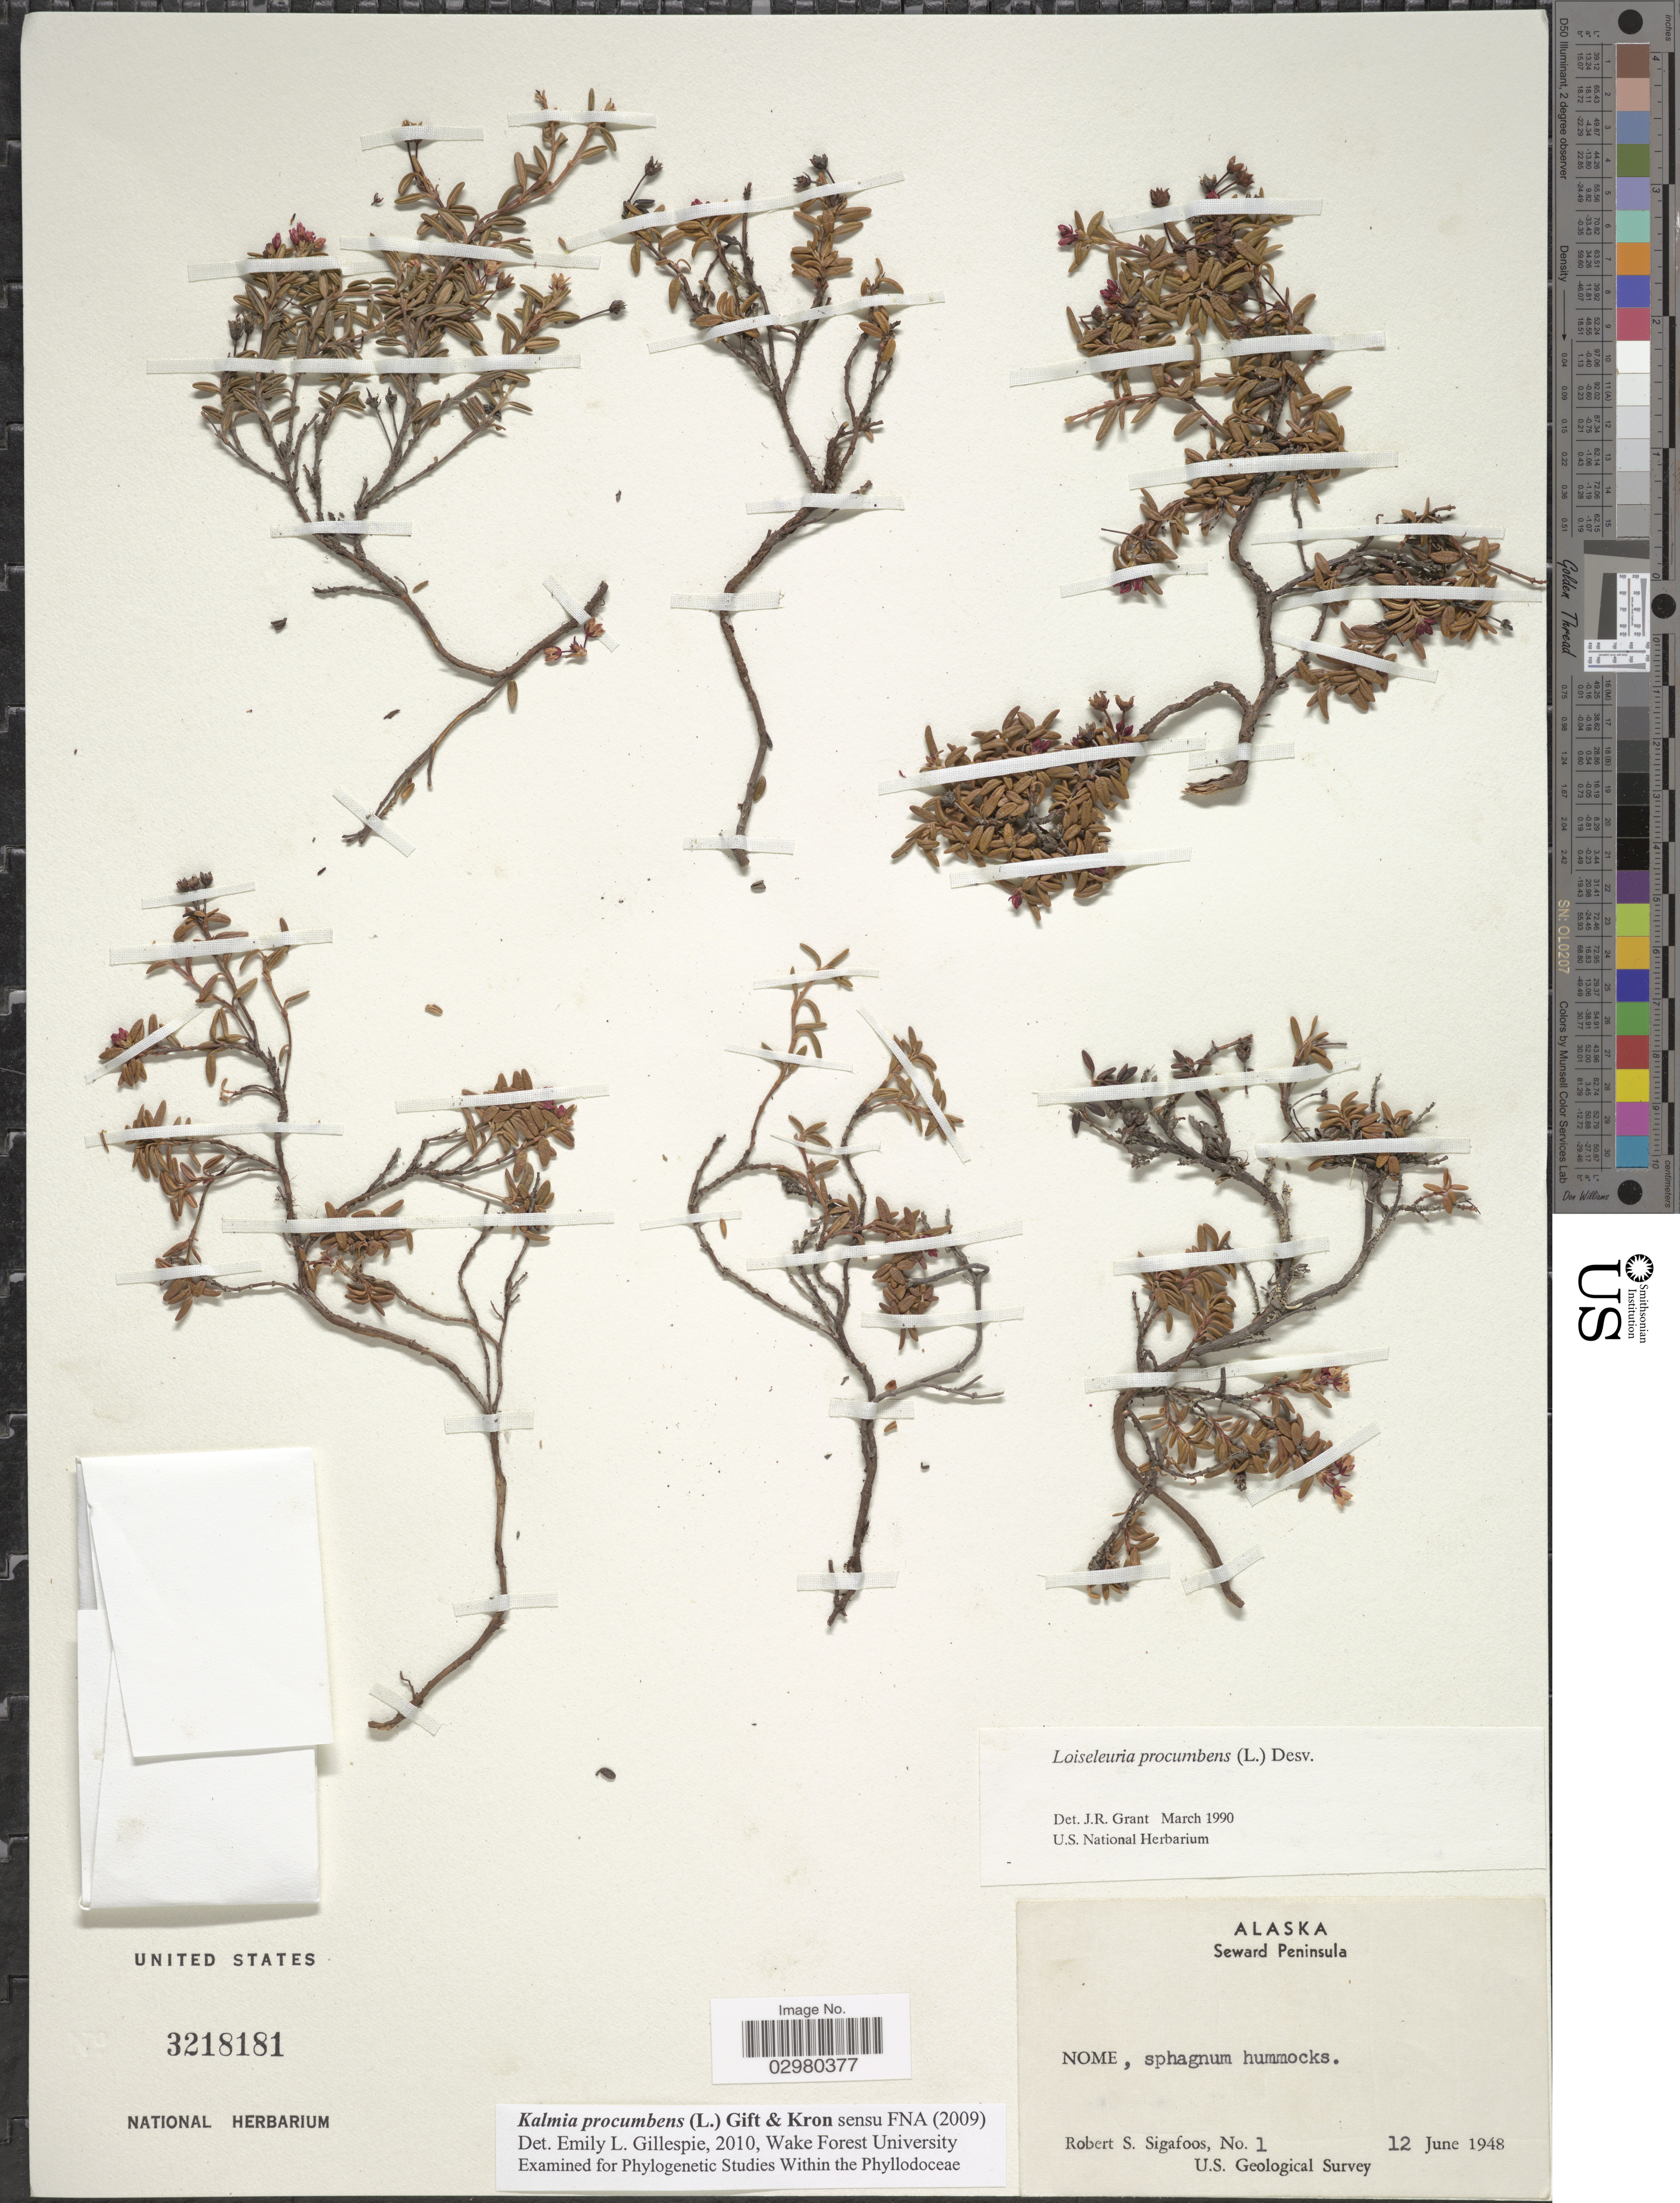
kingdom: Plantae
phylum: Tracheophyta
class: Magnoliopsida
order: Ericales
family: Ericaceae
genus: Loiseleuria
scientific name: Loiseleuria procumbens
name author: (L.) Desv.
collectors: R. Sigafoos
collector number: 1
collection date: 1948-06-12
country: United States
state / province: Alaska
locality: Seward Peninsula. NOME, spagnum hummocks.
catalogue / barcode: US 3218181